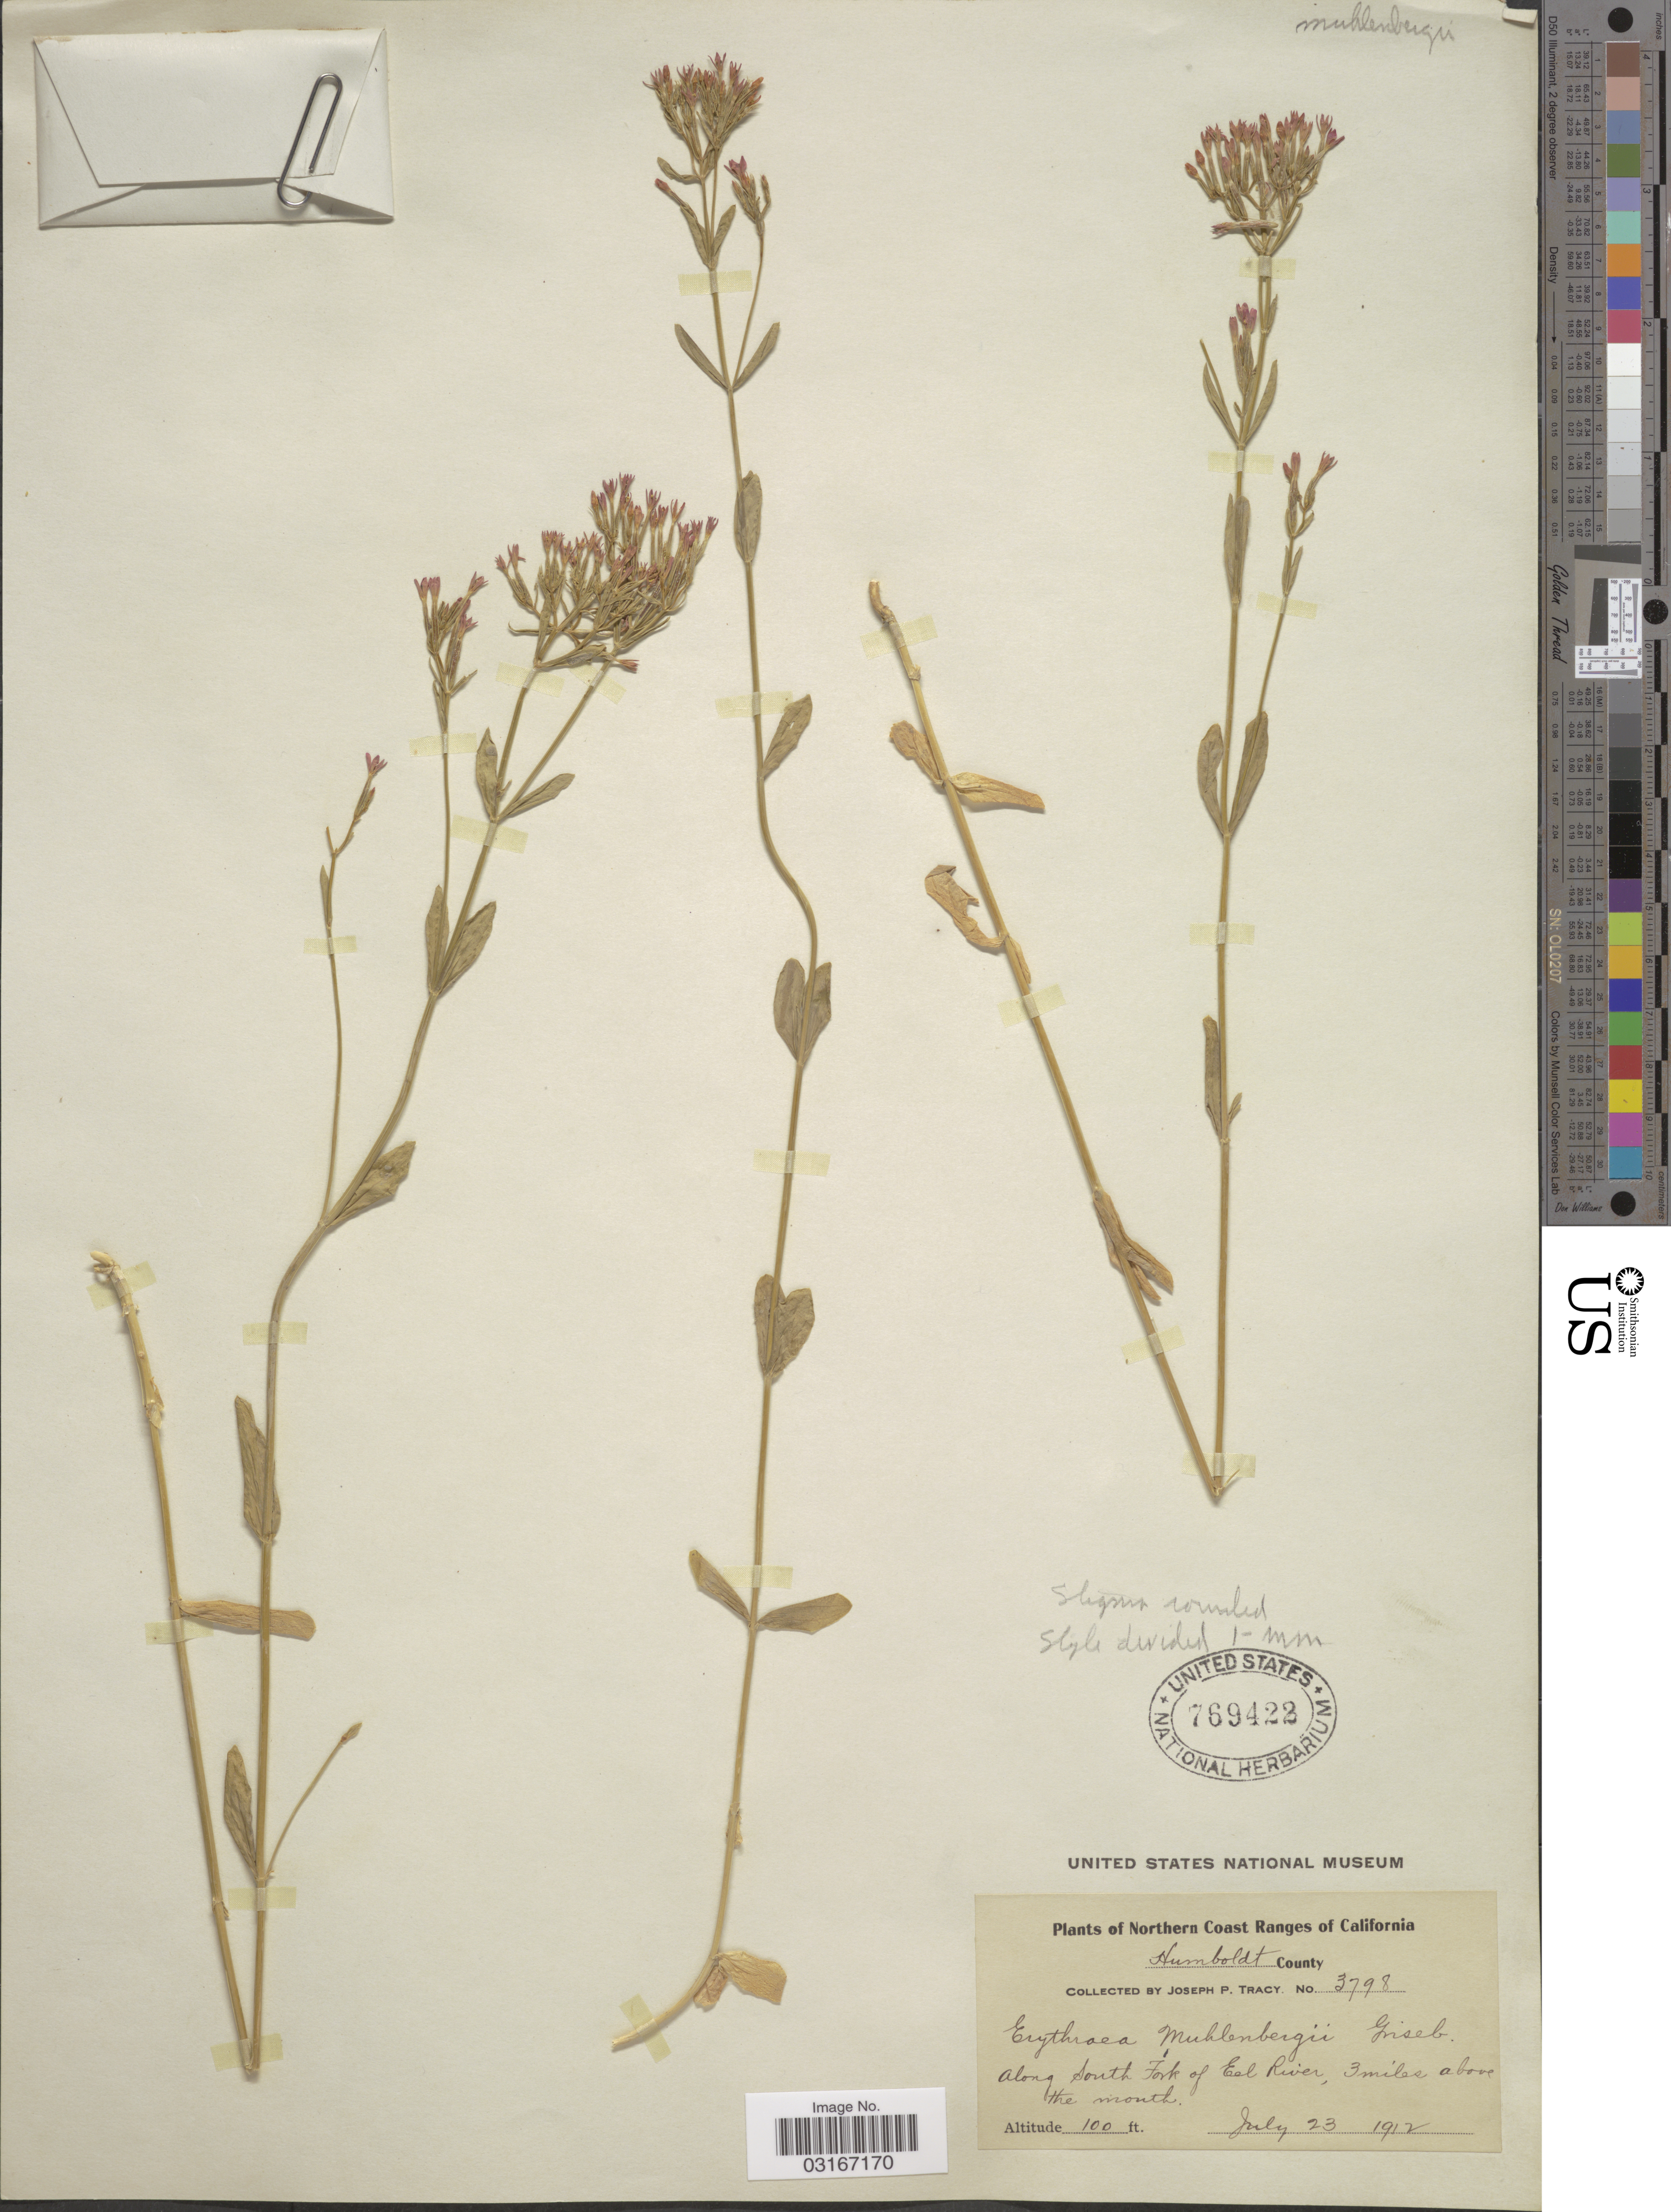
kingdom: Plantae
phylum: Tracheophyta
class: Magnoliopsida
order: Gentianales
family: Gentianaceae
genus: Centaurium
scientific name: Centaurium spicatum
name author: (L.) Fritsch ex Janch.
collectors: J. Tracy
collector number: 3798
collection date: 1912-07-23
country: United States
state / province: California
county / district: Humboldt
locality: Northern Coast Ranges of California. Humboldt County. Along South Fork of Eal River, 3 miles above the mouth.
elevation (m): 30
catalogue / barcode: US 769422